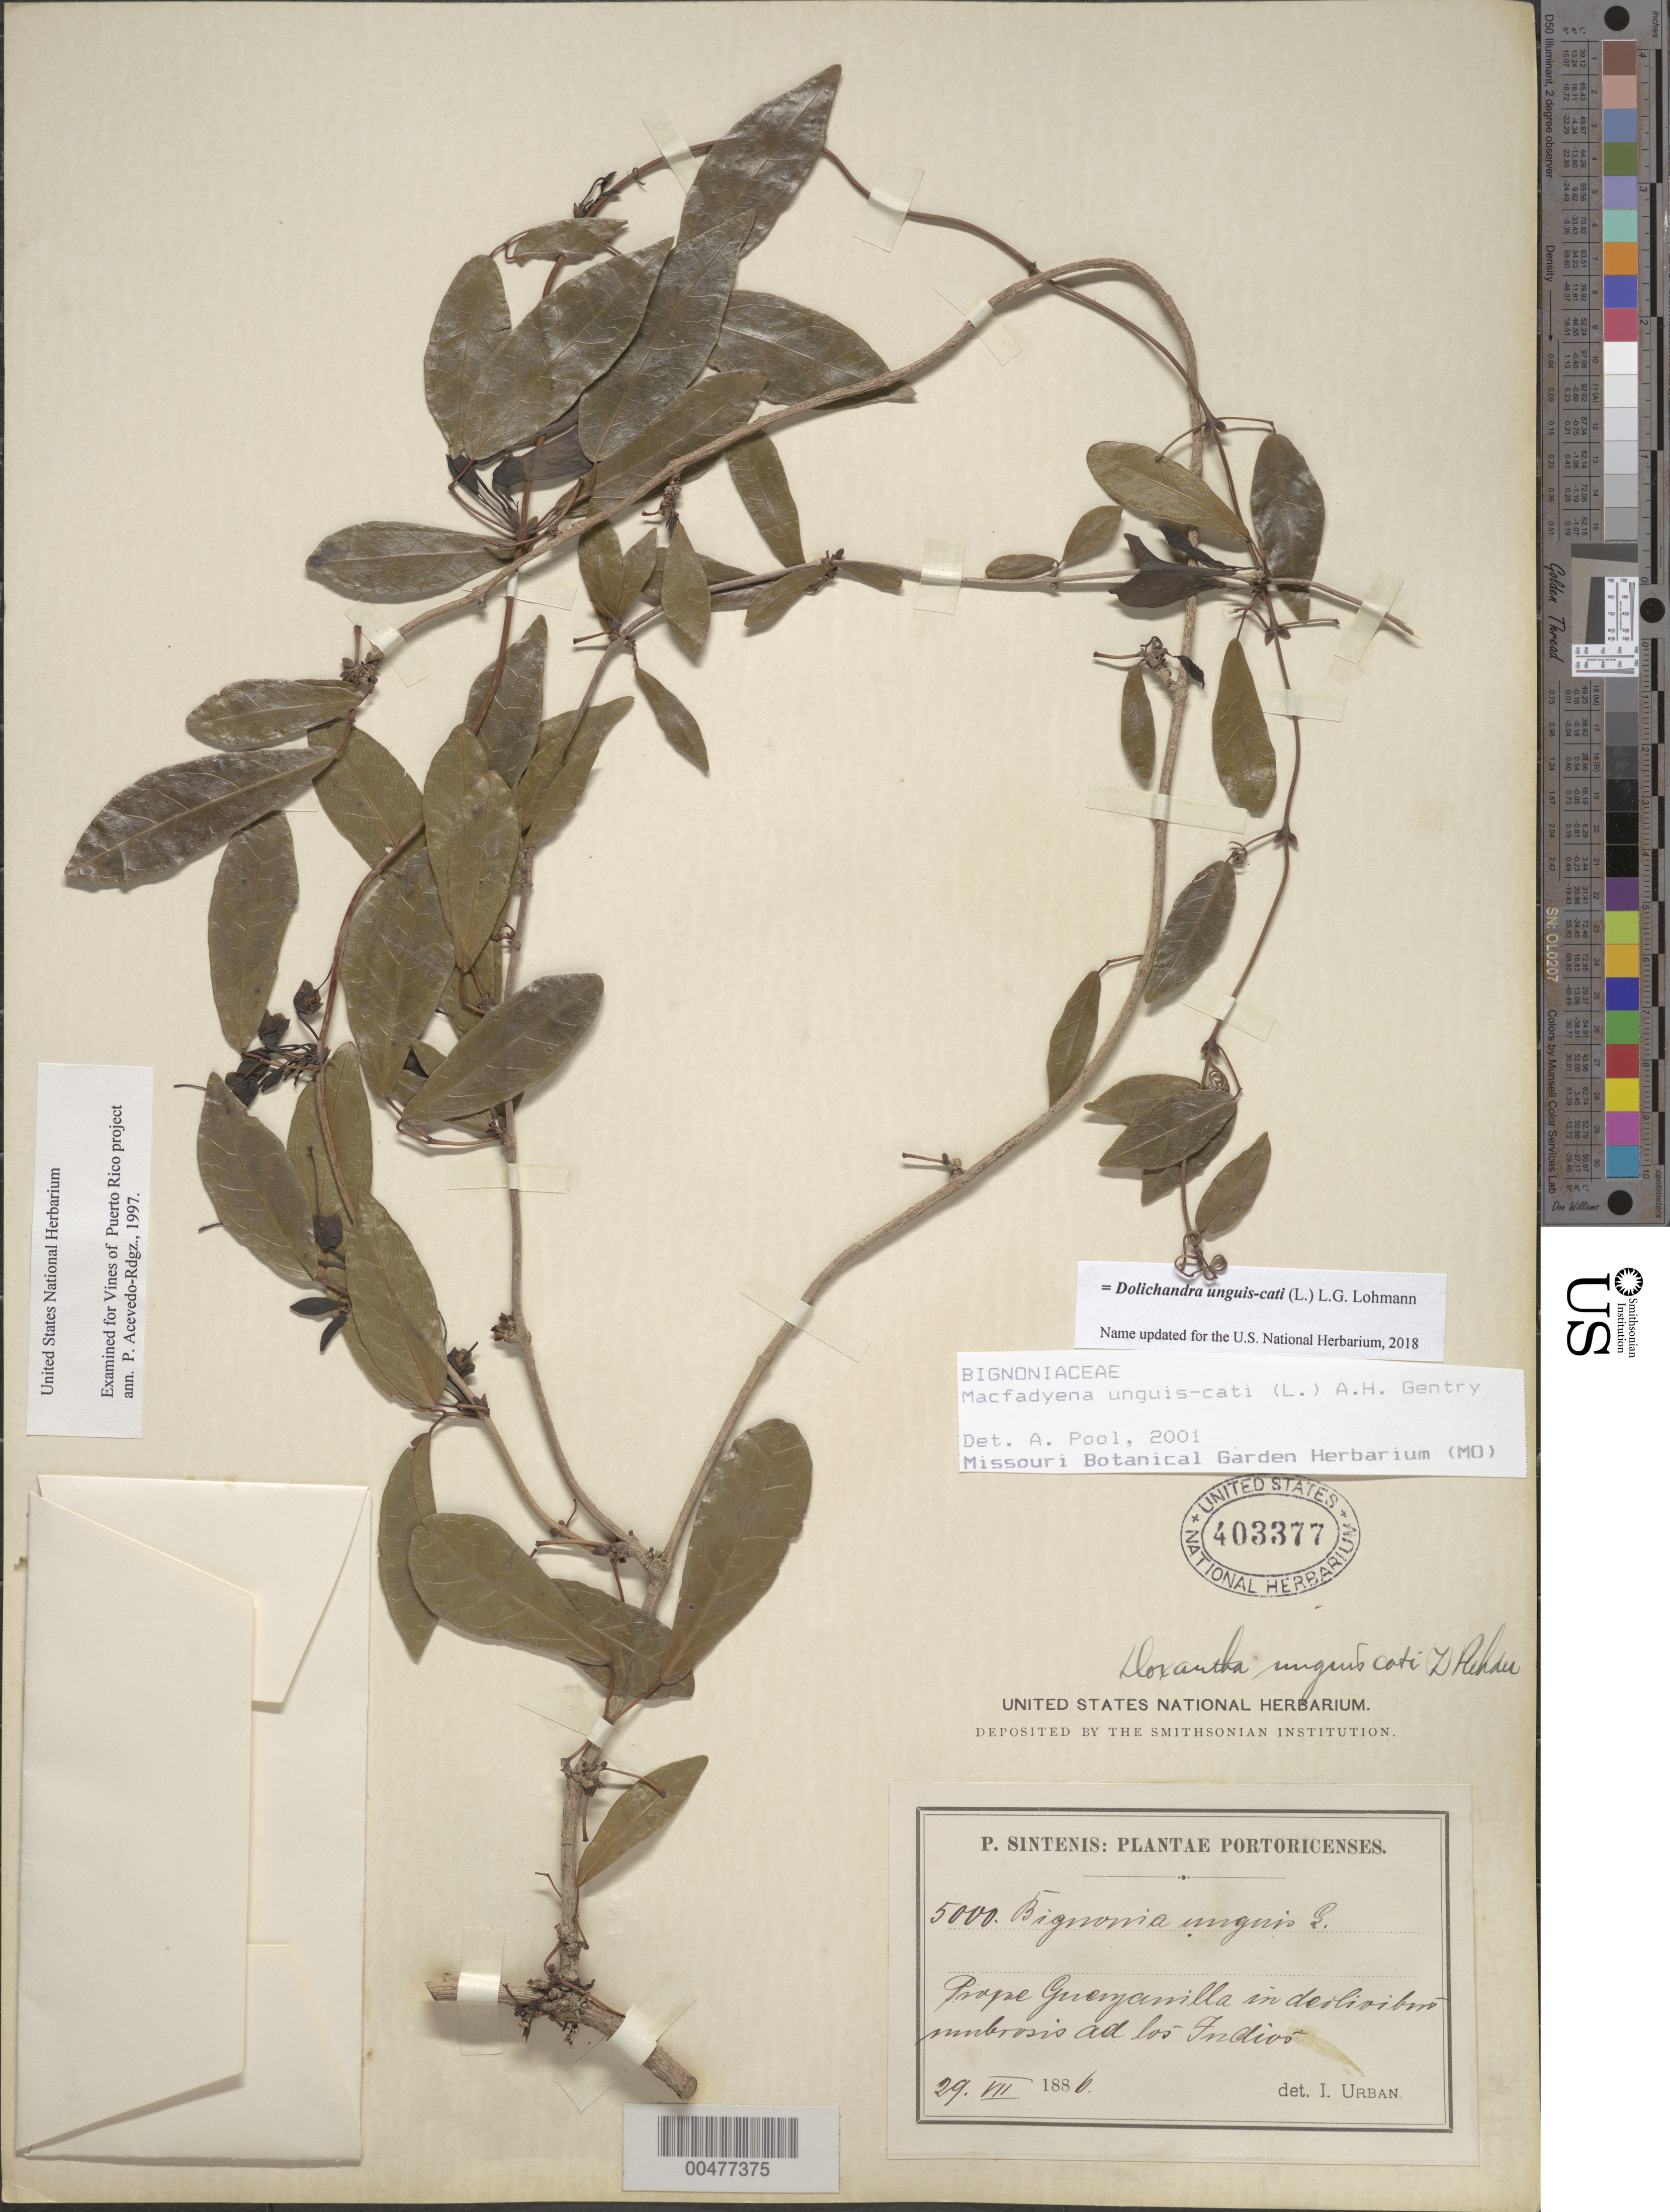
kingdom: Plantae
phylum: Tracheophyta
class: Magnoliopsida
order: Lamiales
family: Bignoniaceae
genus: Dolichandra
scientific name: Dolichandra unguis-cati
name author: (L.) L.G. Lohmann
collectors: P. Sintenis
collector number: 5000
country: Puerto Rico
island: Greater Antilles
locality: Prope Guayanilla. In destioribus umbrosis ad los Indios.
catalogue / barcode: US 403377